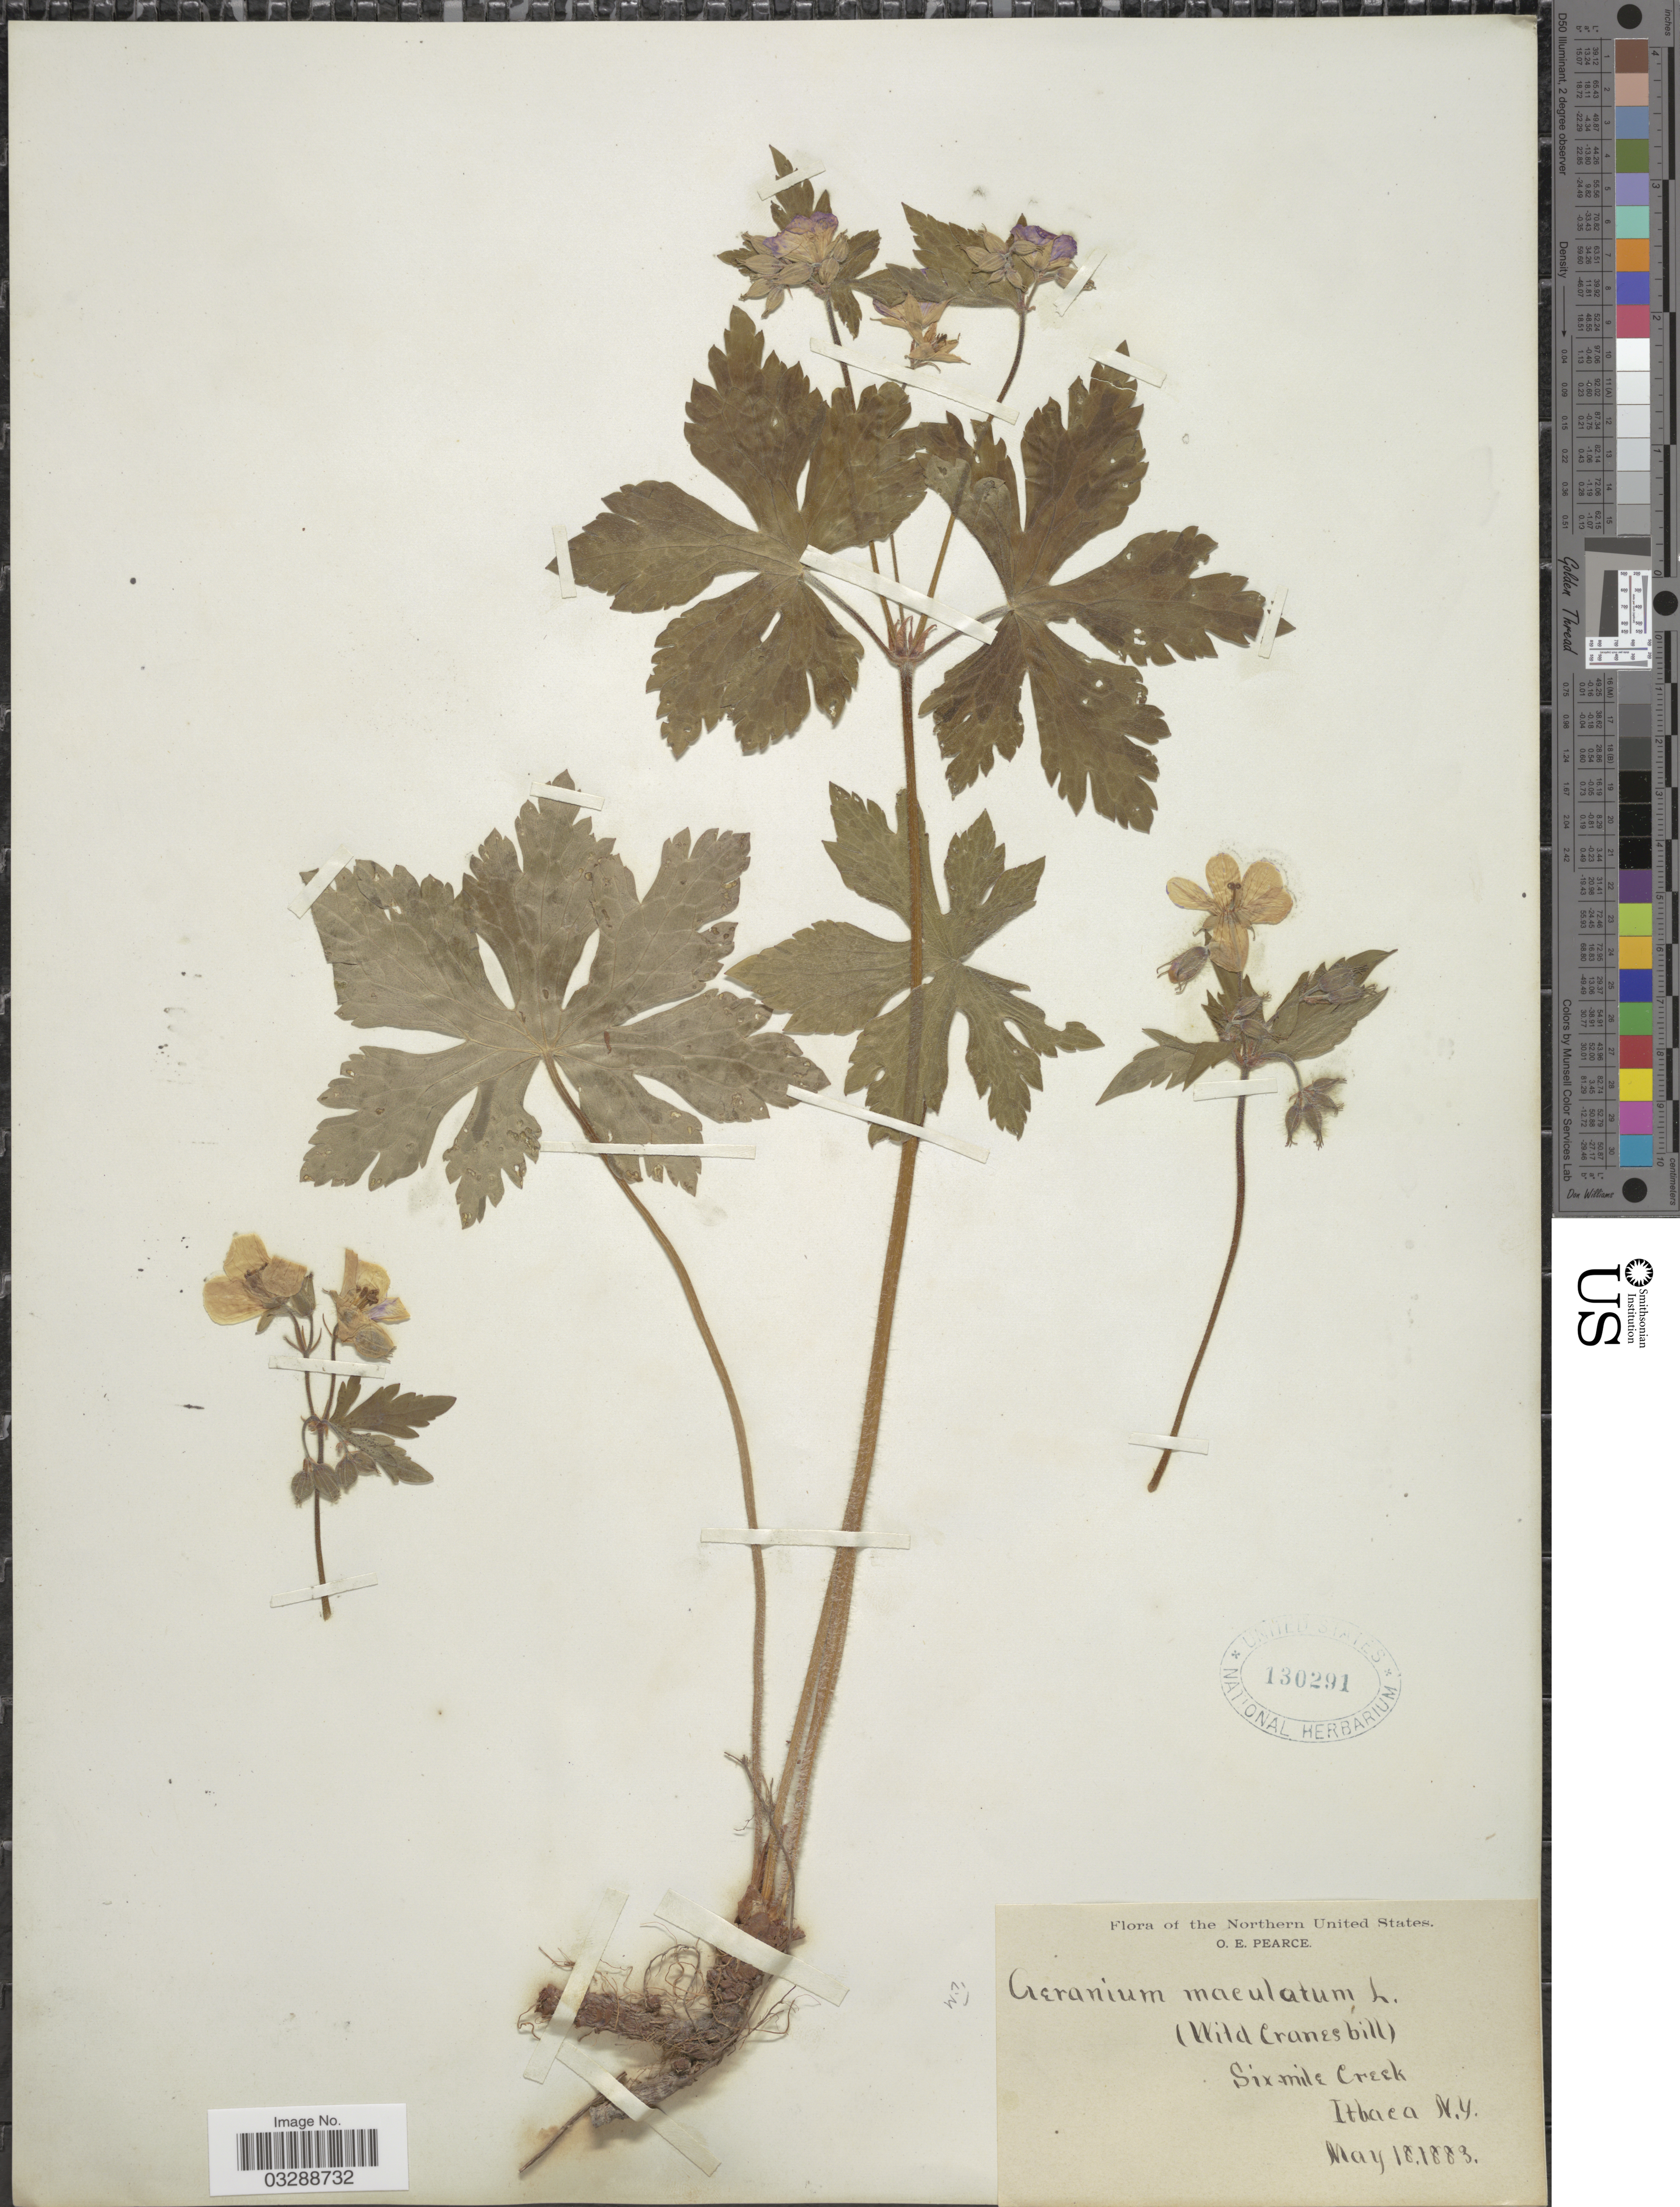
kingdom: Plantae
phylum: Tracheophyta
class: Magnoliopsida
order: Geraniales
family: Geraniaceae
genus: Geranium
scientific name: Geranium maculatum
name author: L.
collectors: O. E. Pearce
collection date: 1883-05-18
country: United States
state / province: New York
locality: Northern United States. Six mile Creek, Ithaca.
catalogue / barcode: US 130291